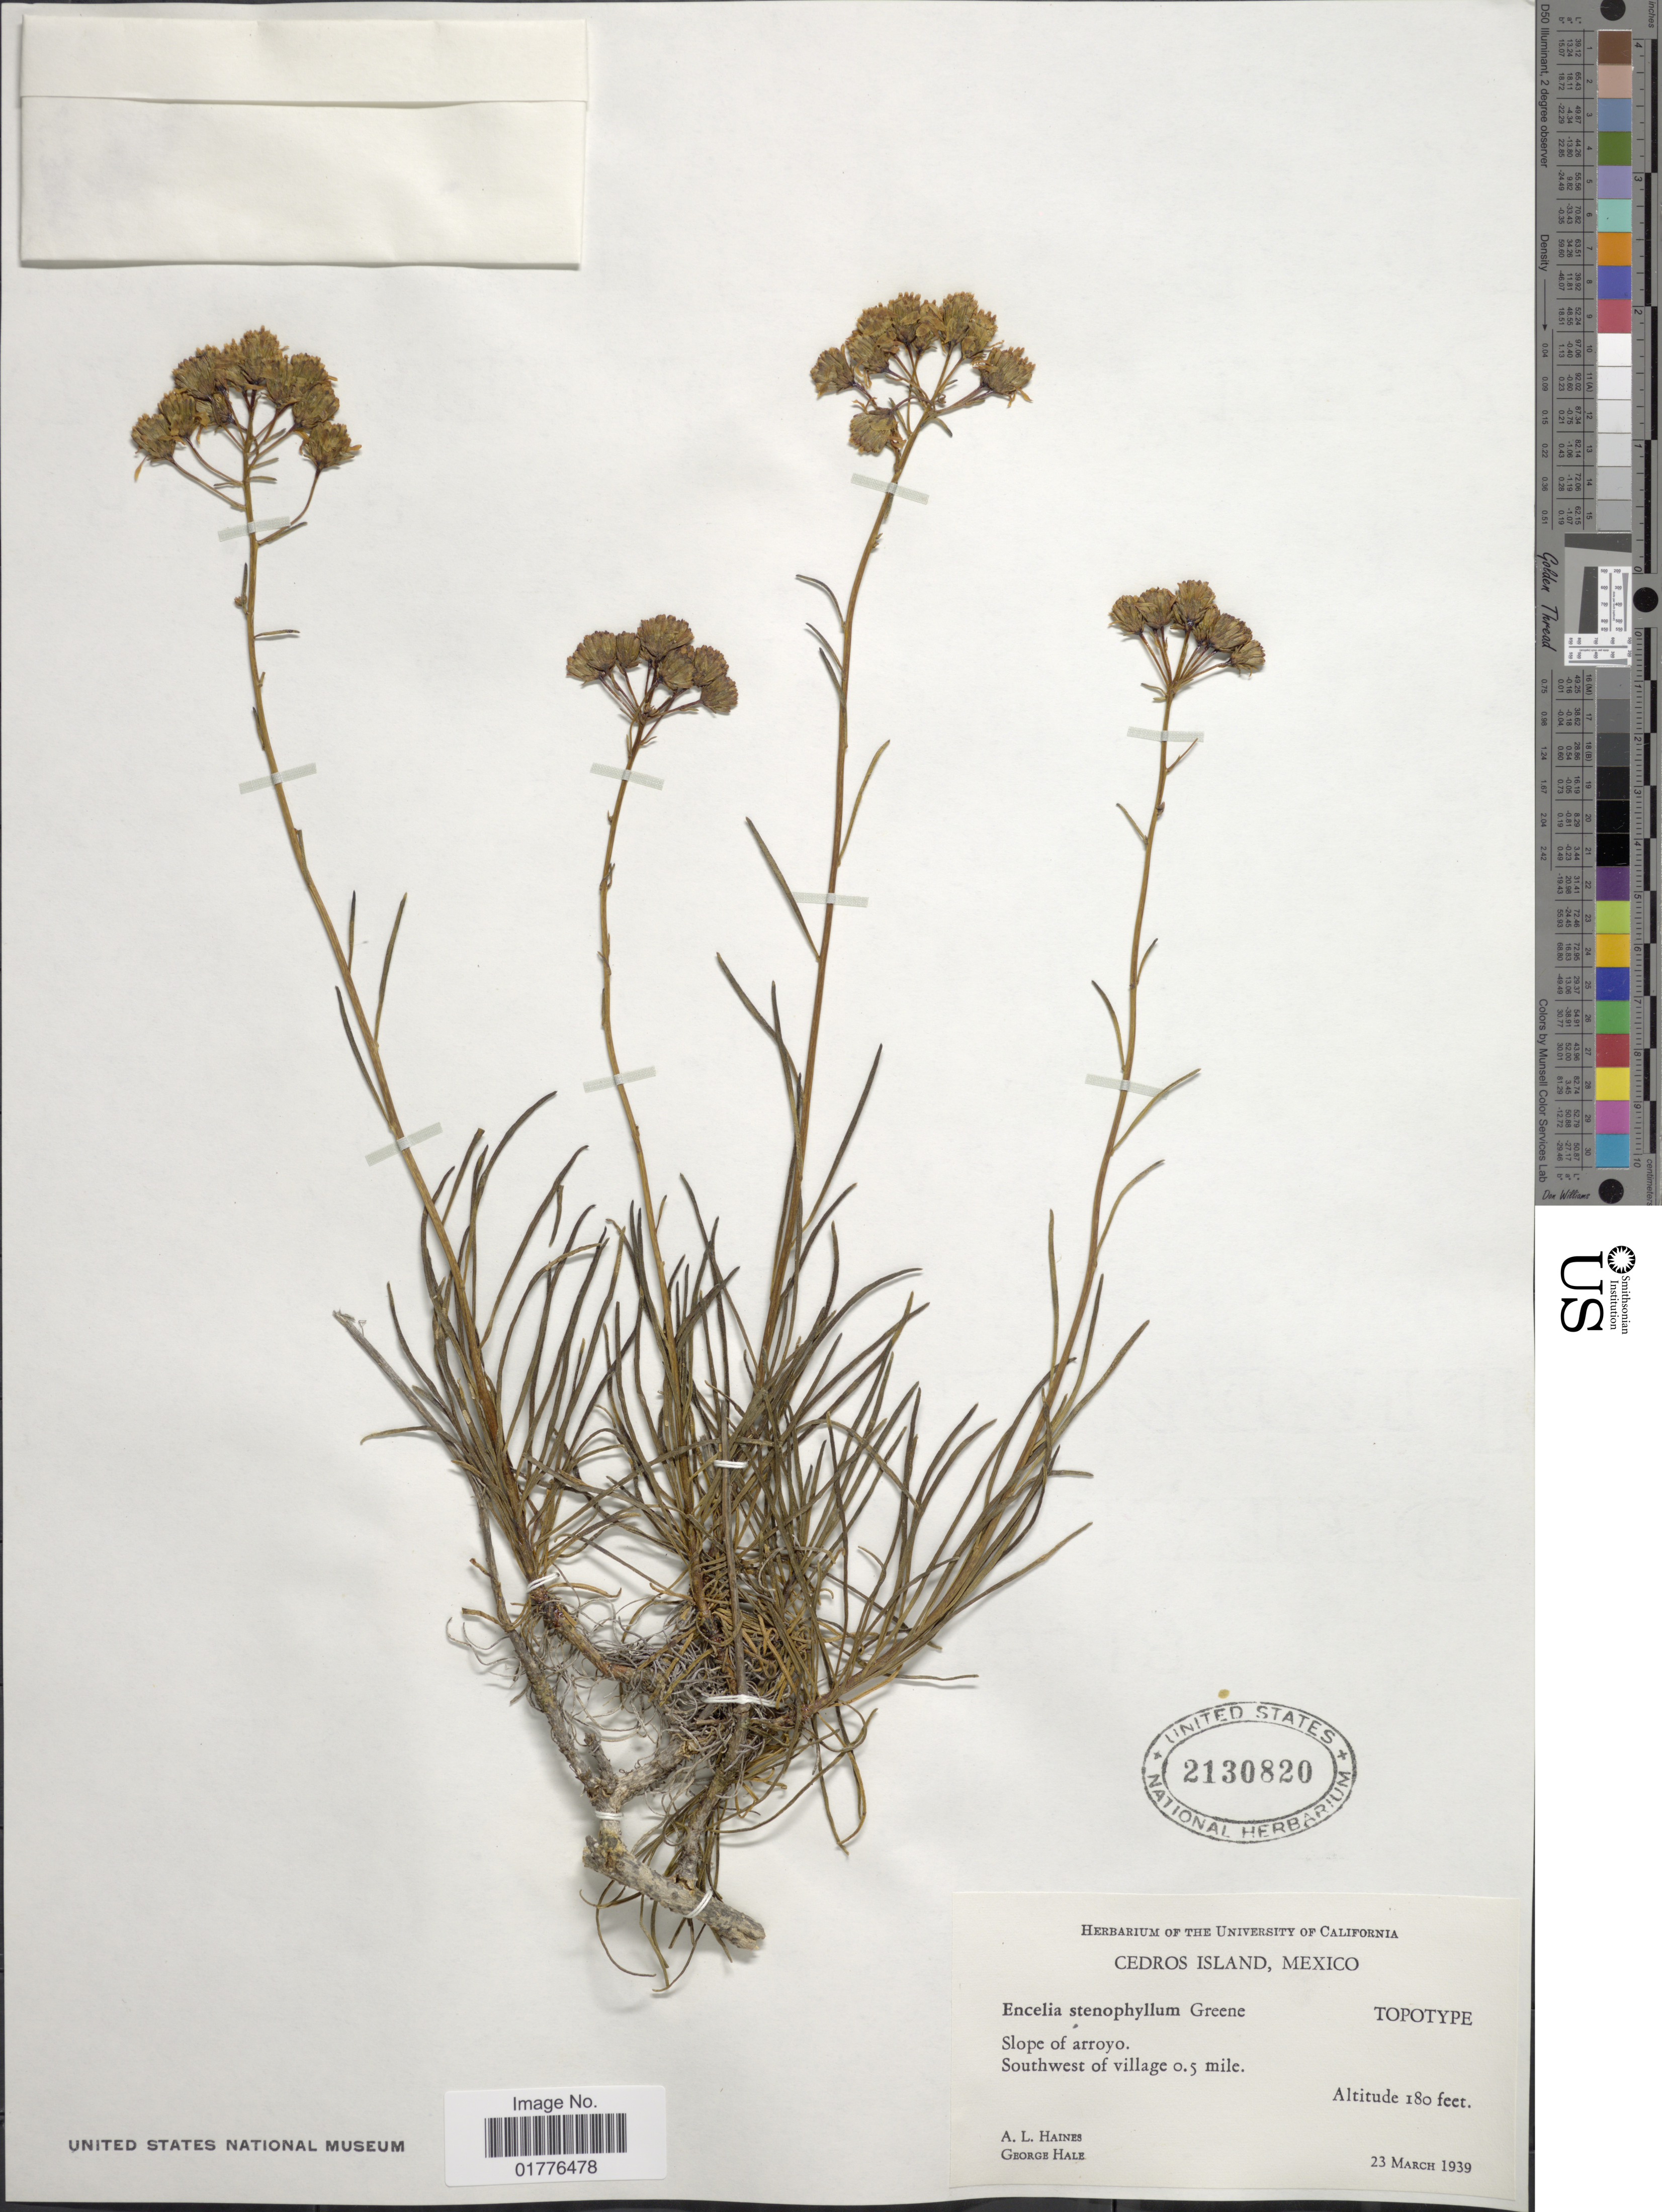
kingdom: Plantae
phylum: Tracheophyta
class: Magnoliopsida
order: Asterales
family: Asteraceae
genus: Encelia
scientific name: Encelia stenophylla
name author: Greene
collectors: A. L. Haines & G. Hale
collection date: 1939-03-23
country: Mexico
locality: Cedros Island. Southwest of village 0.5 mile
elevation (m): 55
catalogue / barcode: US 2130820